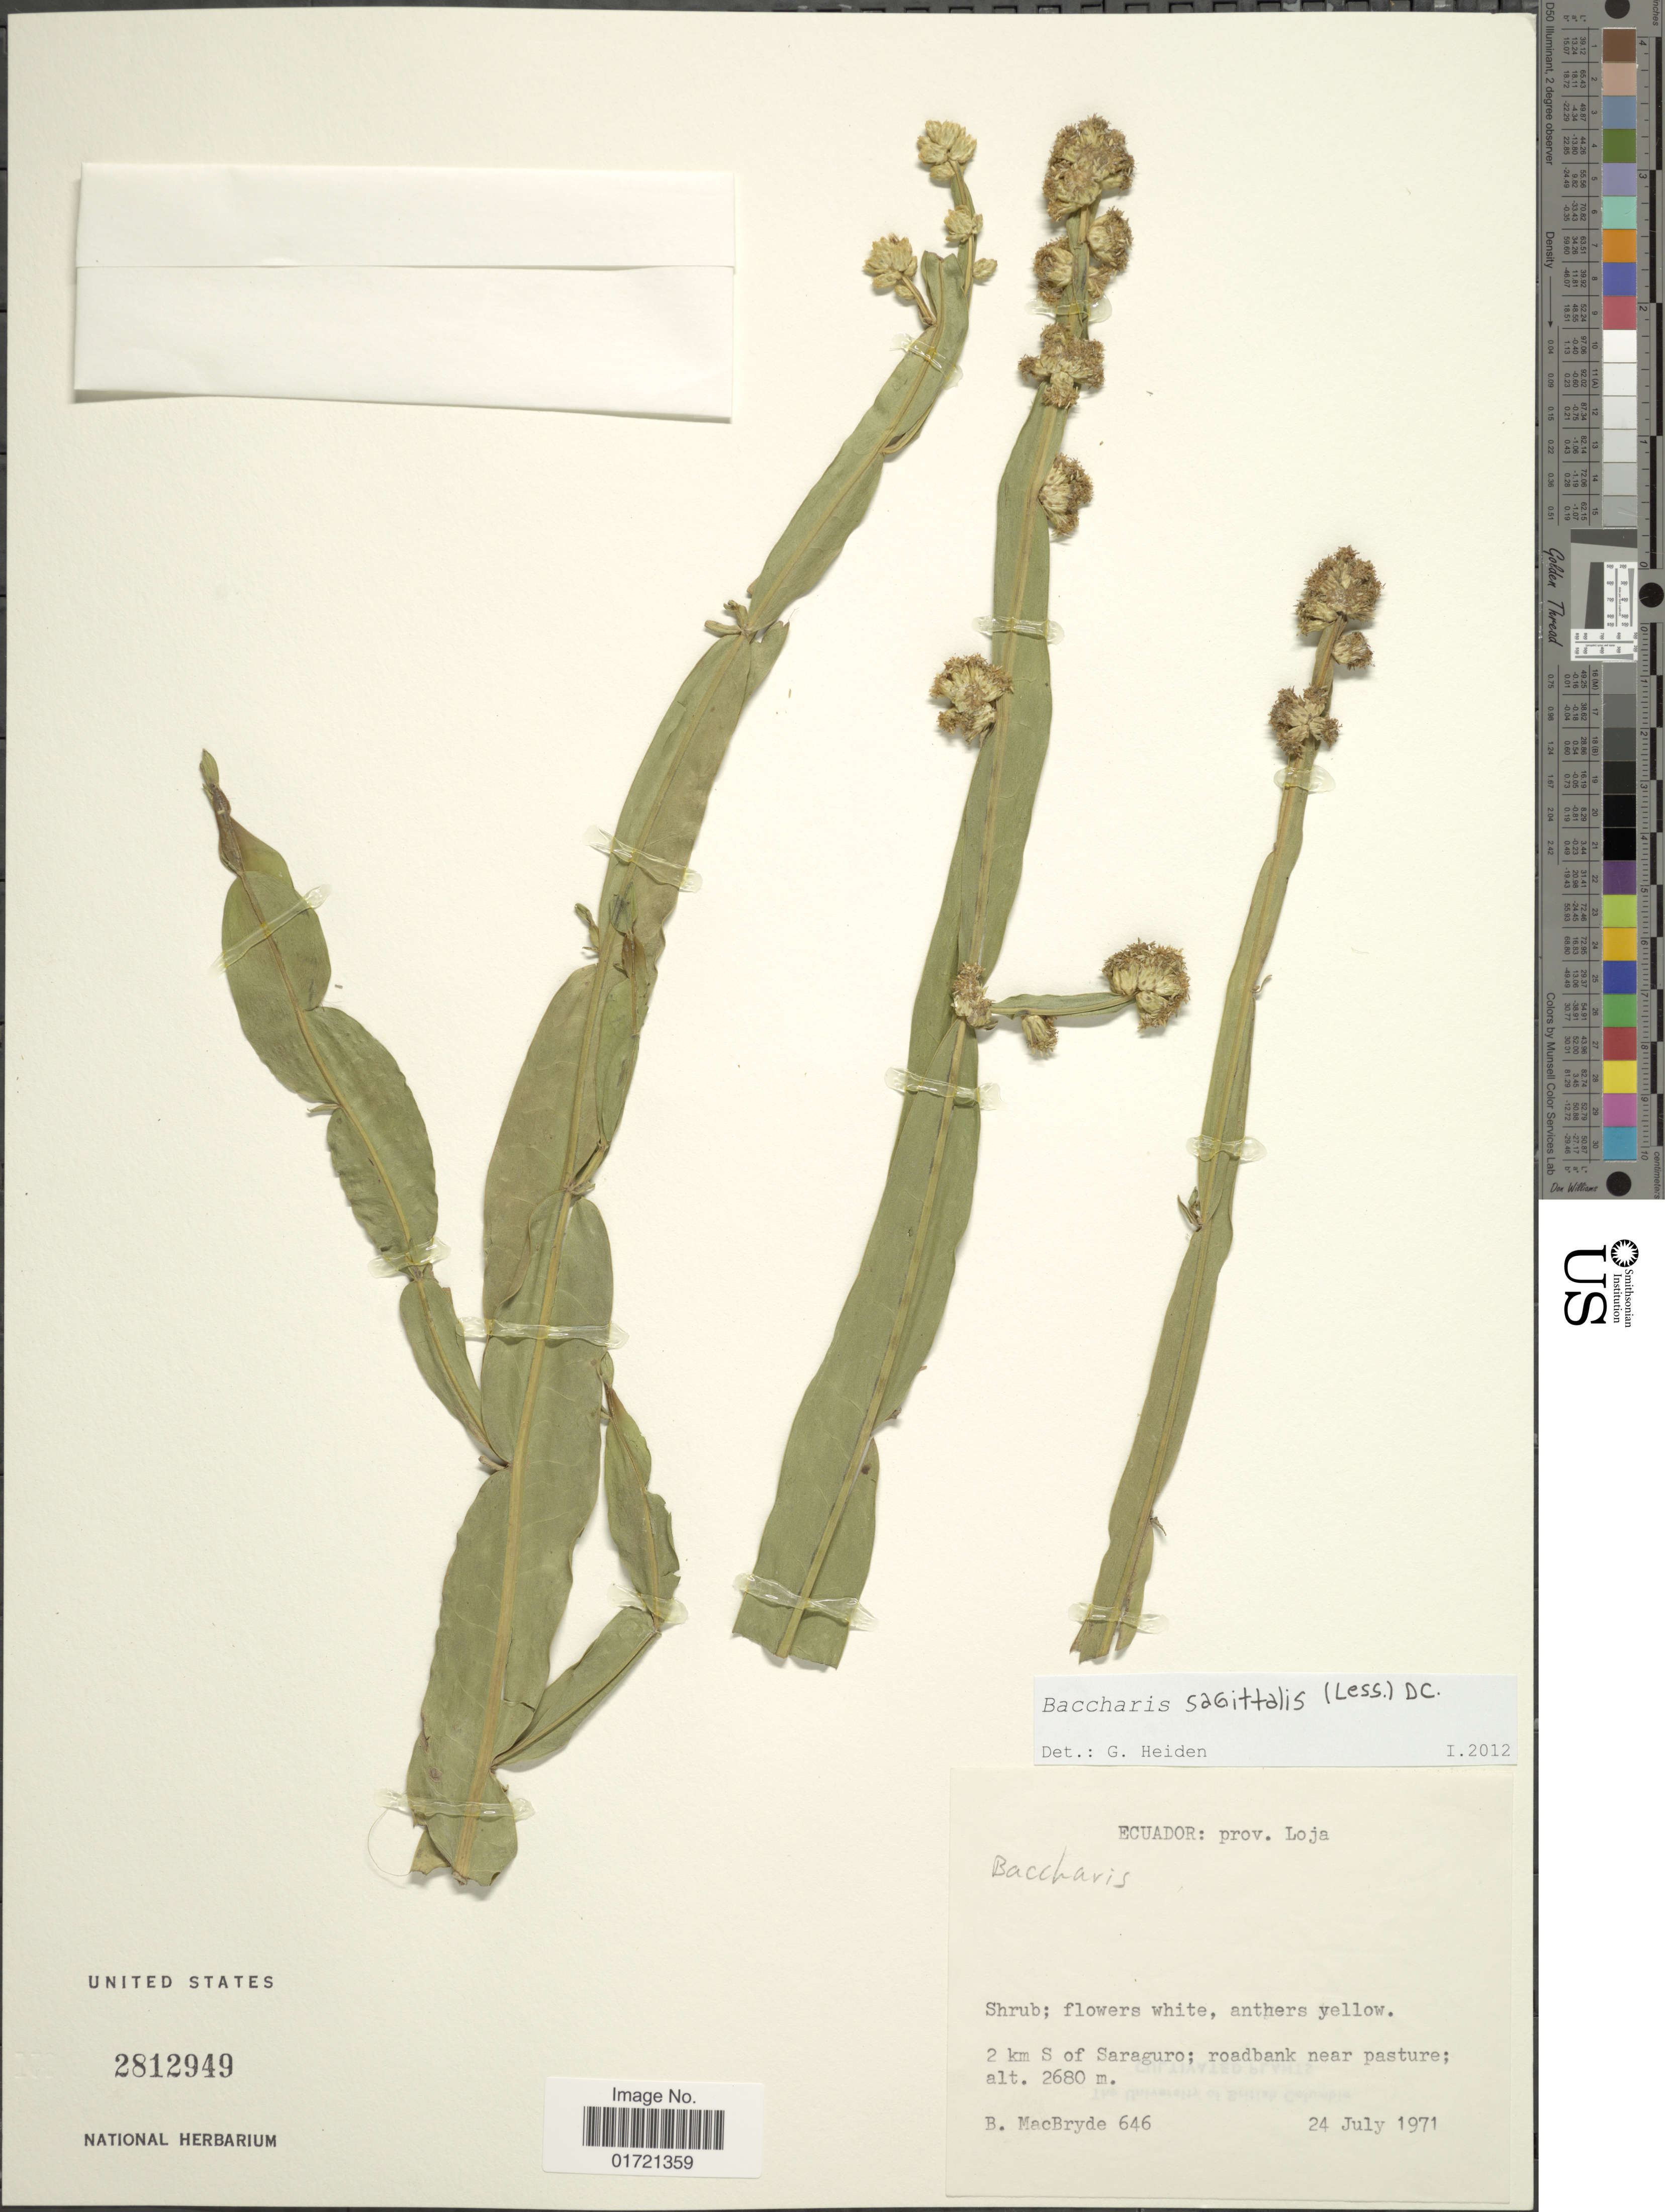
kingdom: Plantae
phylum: Tracheophyta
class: Magnoliopsida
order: Asterales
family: Asteraceae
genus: Baccharis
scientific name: Baccharis sagittalis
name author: (Less.) DC.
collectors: B. MacBryde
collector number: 646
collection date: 1971-07-24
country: Ecuador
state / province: Loja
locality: Prov. Loja. 2 km S of Saraguro; roadbank near pasture.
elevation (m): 2680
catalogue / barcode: US 2812949